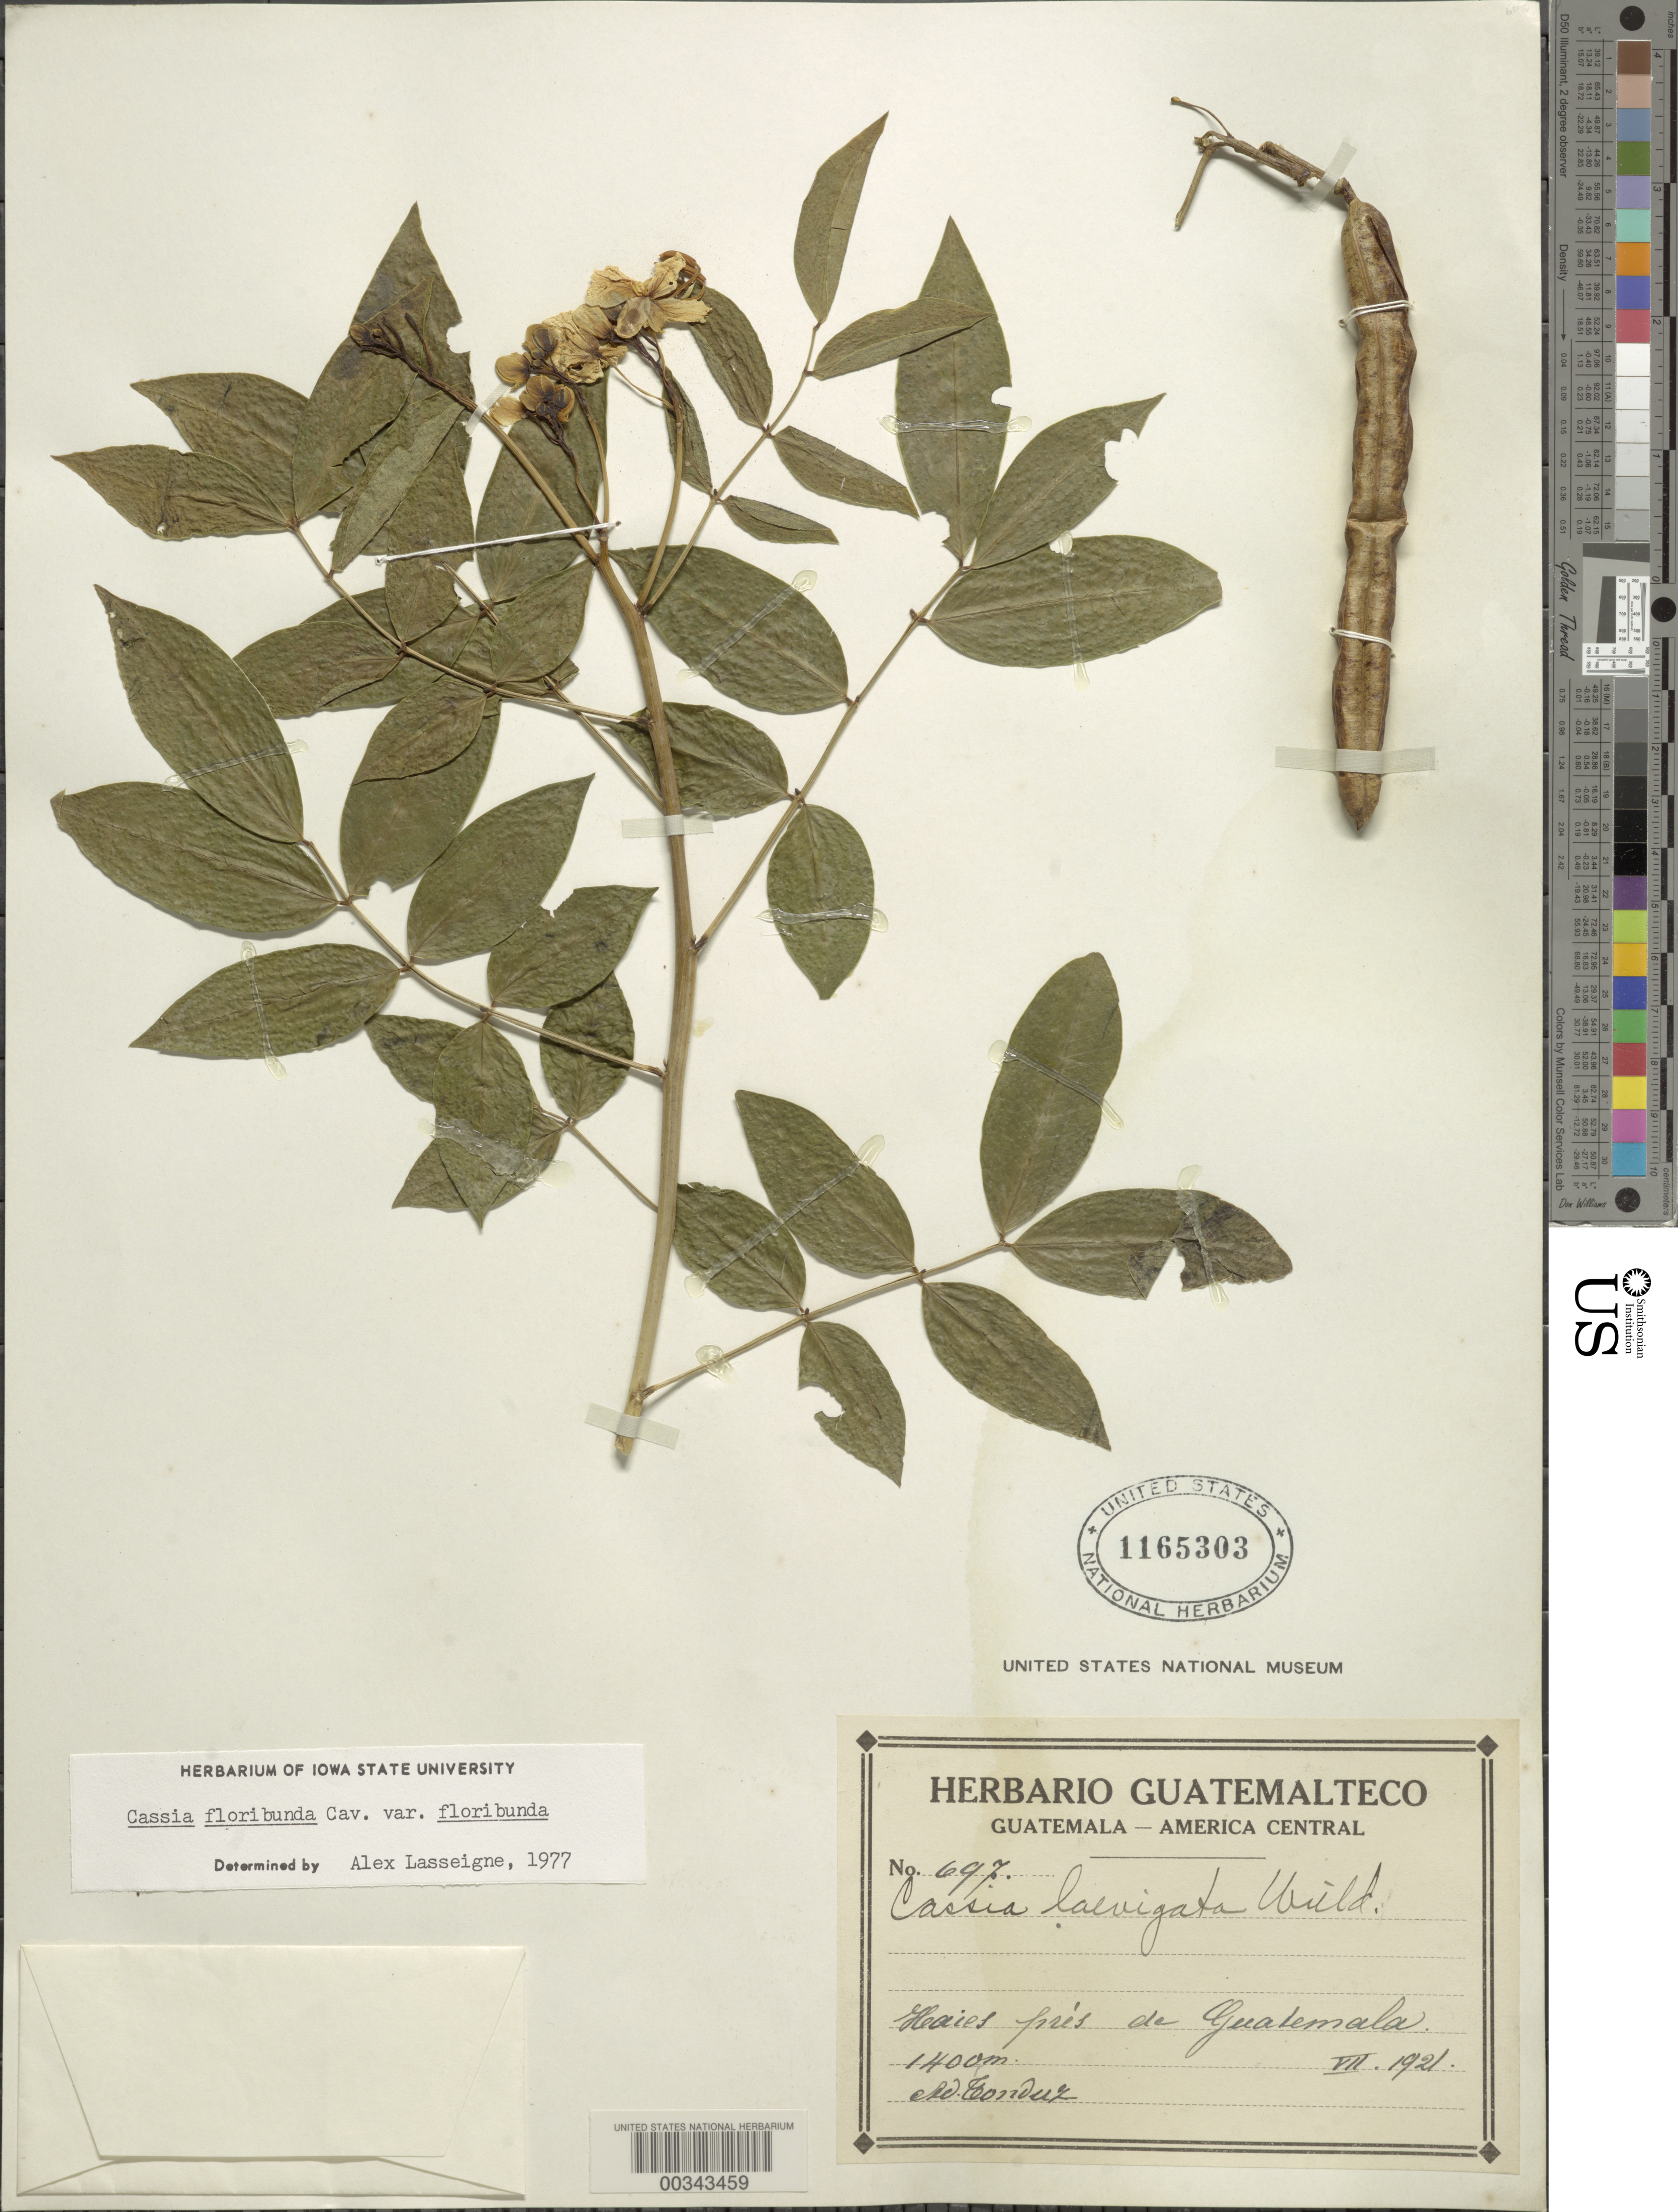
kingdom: Plantae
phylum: Tracheophyta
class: Magnoliopsida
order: Fabales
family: Fabaceae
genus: Senna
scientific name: Senna septemtrionalis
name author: (Viv.) H.S. Irwin & Barneby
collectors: A. Tonduz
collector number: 697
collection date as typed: Jul 1921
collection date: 1921-07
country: Guatemala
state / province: El Quiché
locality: Guatemala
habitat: Hedgerow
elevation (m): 1400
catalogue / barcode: US 1165303